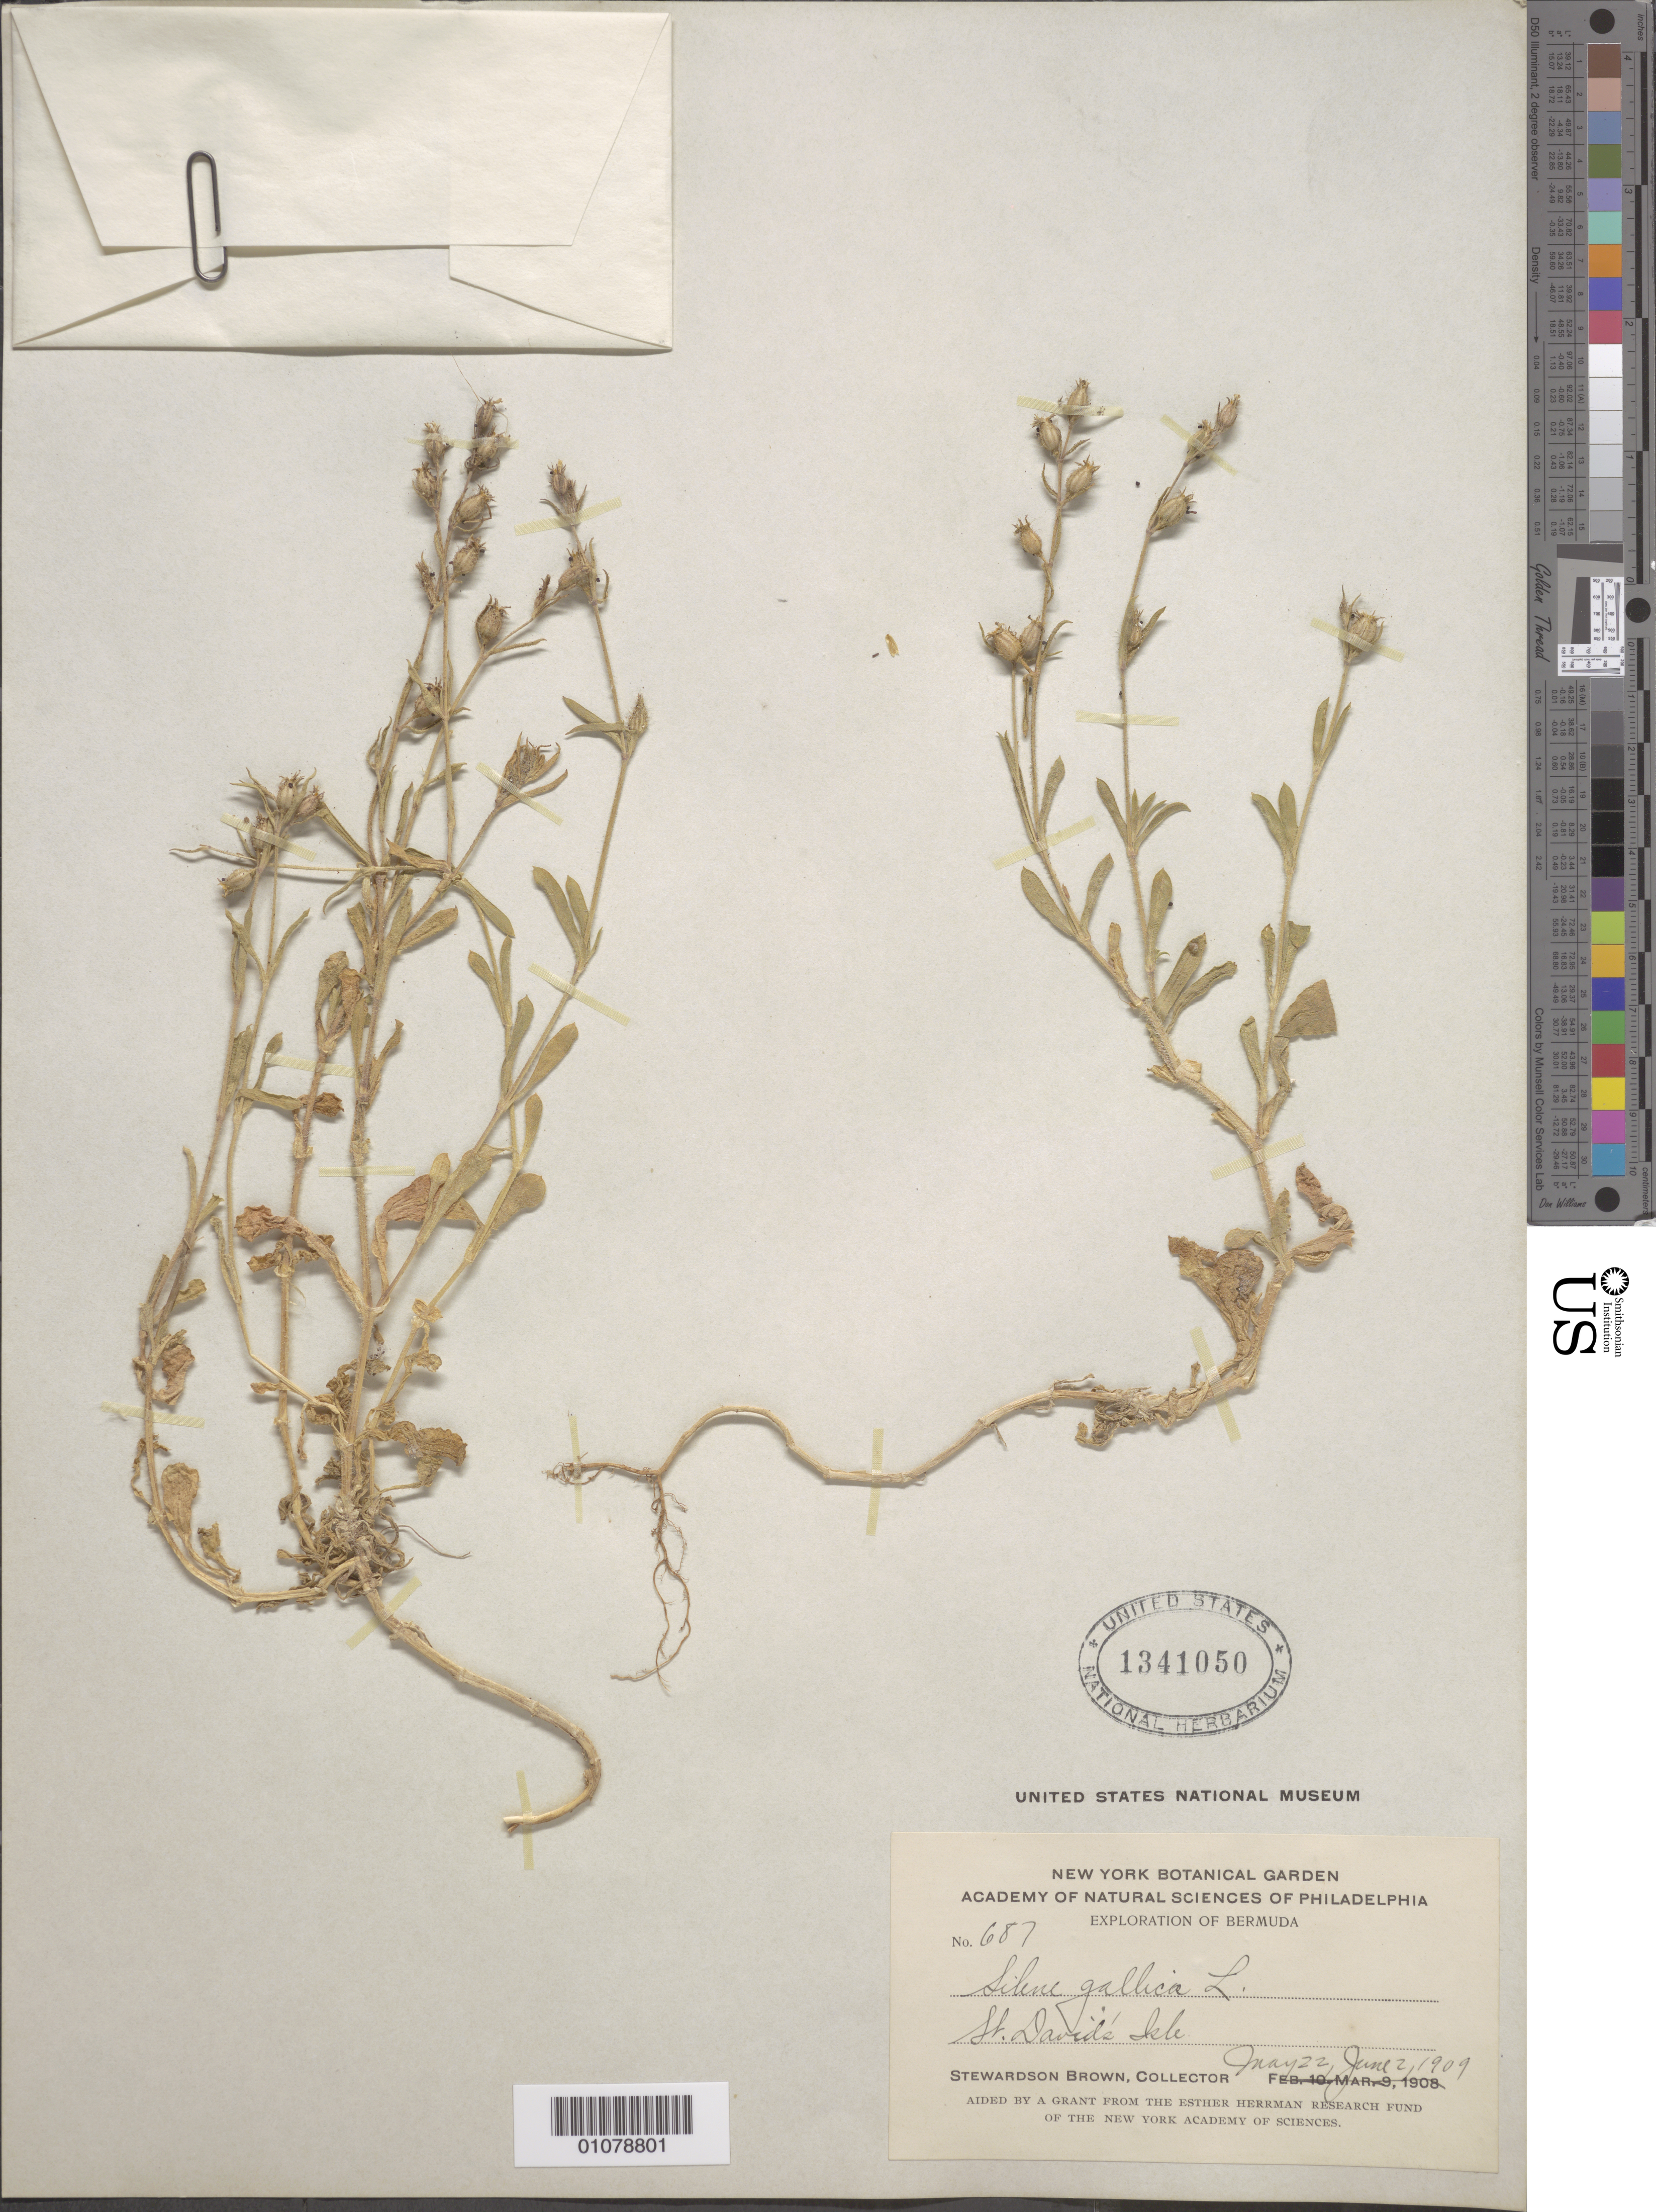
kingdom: Plantae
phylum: Tracheophyta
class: Magnoliopsida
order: Caryophyllales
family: Caryophyllaceae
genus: Silene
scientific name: Silene gallica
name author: L.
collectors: S. Brown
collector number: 687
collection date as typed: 22 May 1909 to 02 Jun 1909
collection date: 1909-05-22/1909-06-02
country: Bermuda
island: St. David's I.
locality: St. David's Isle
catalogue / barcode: US 1341050